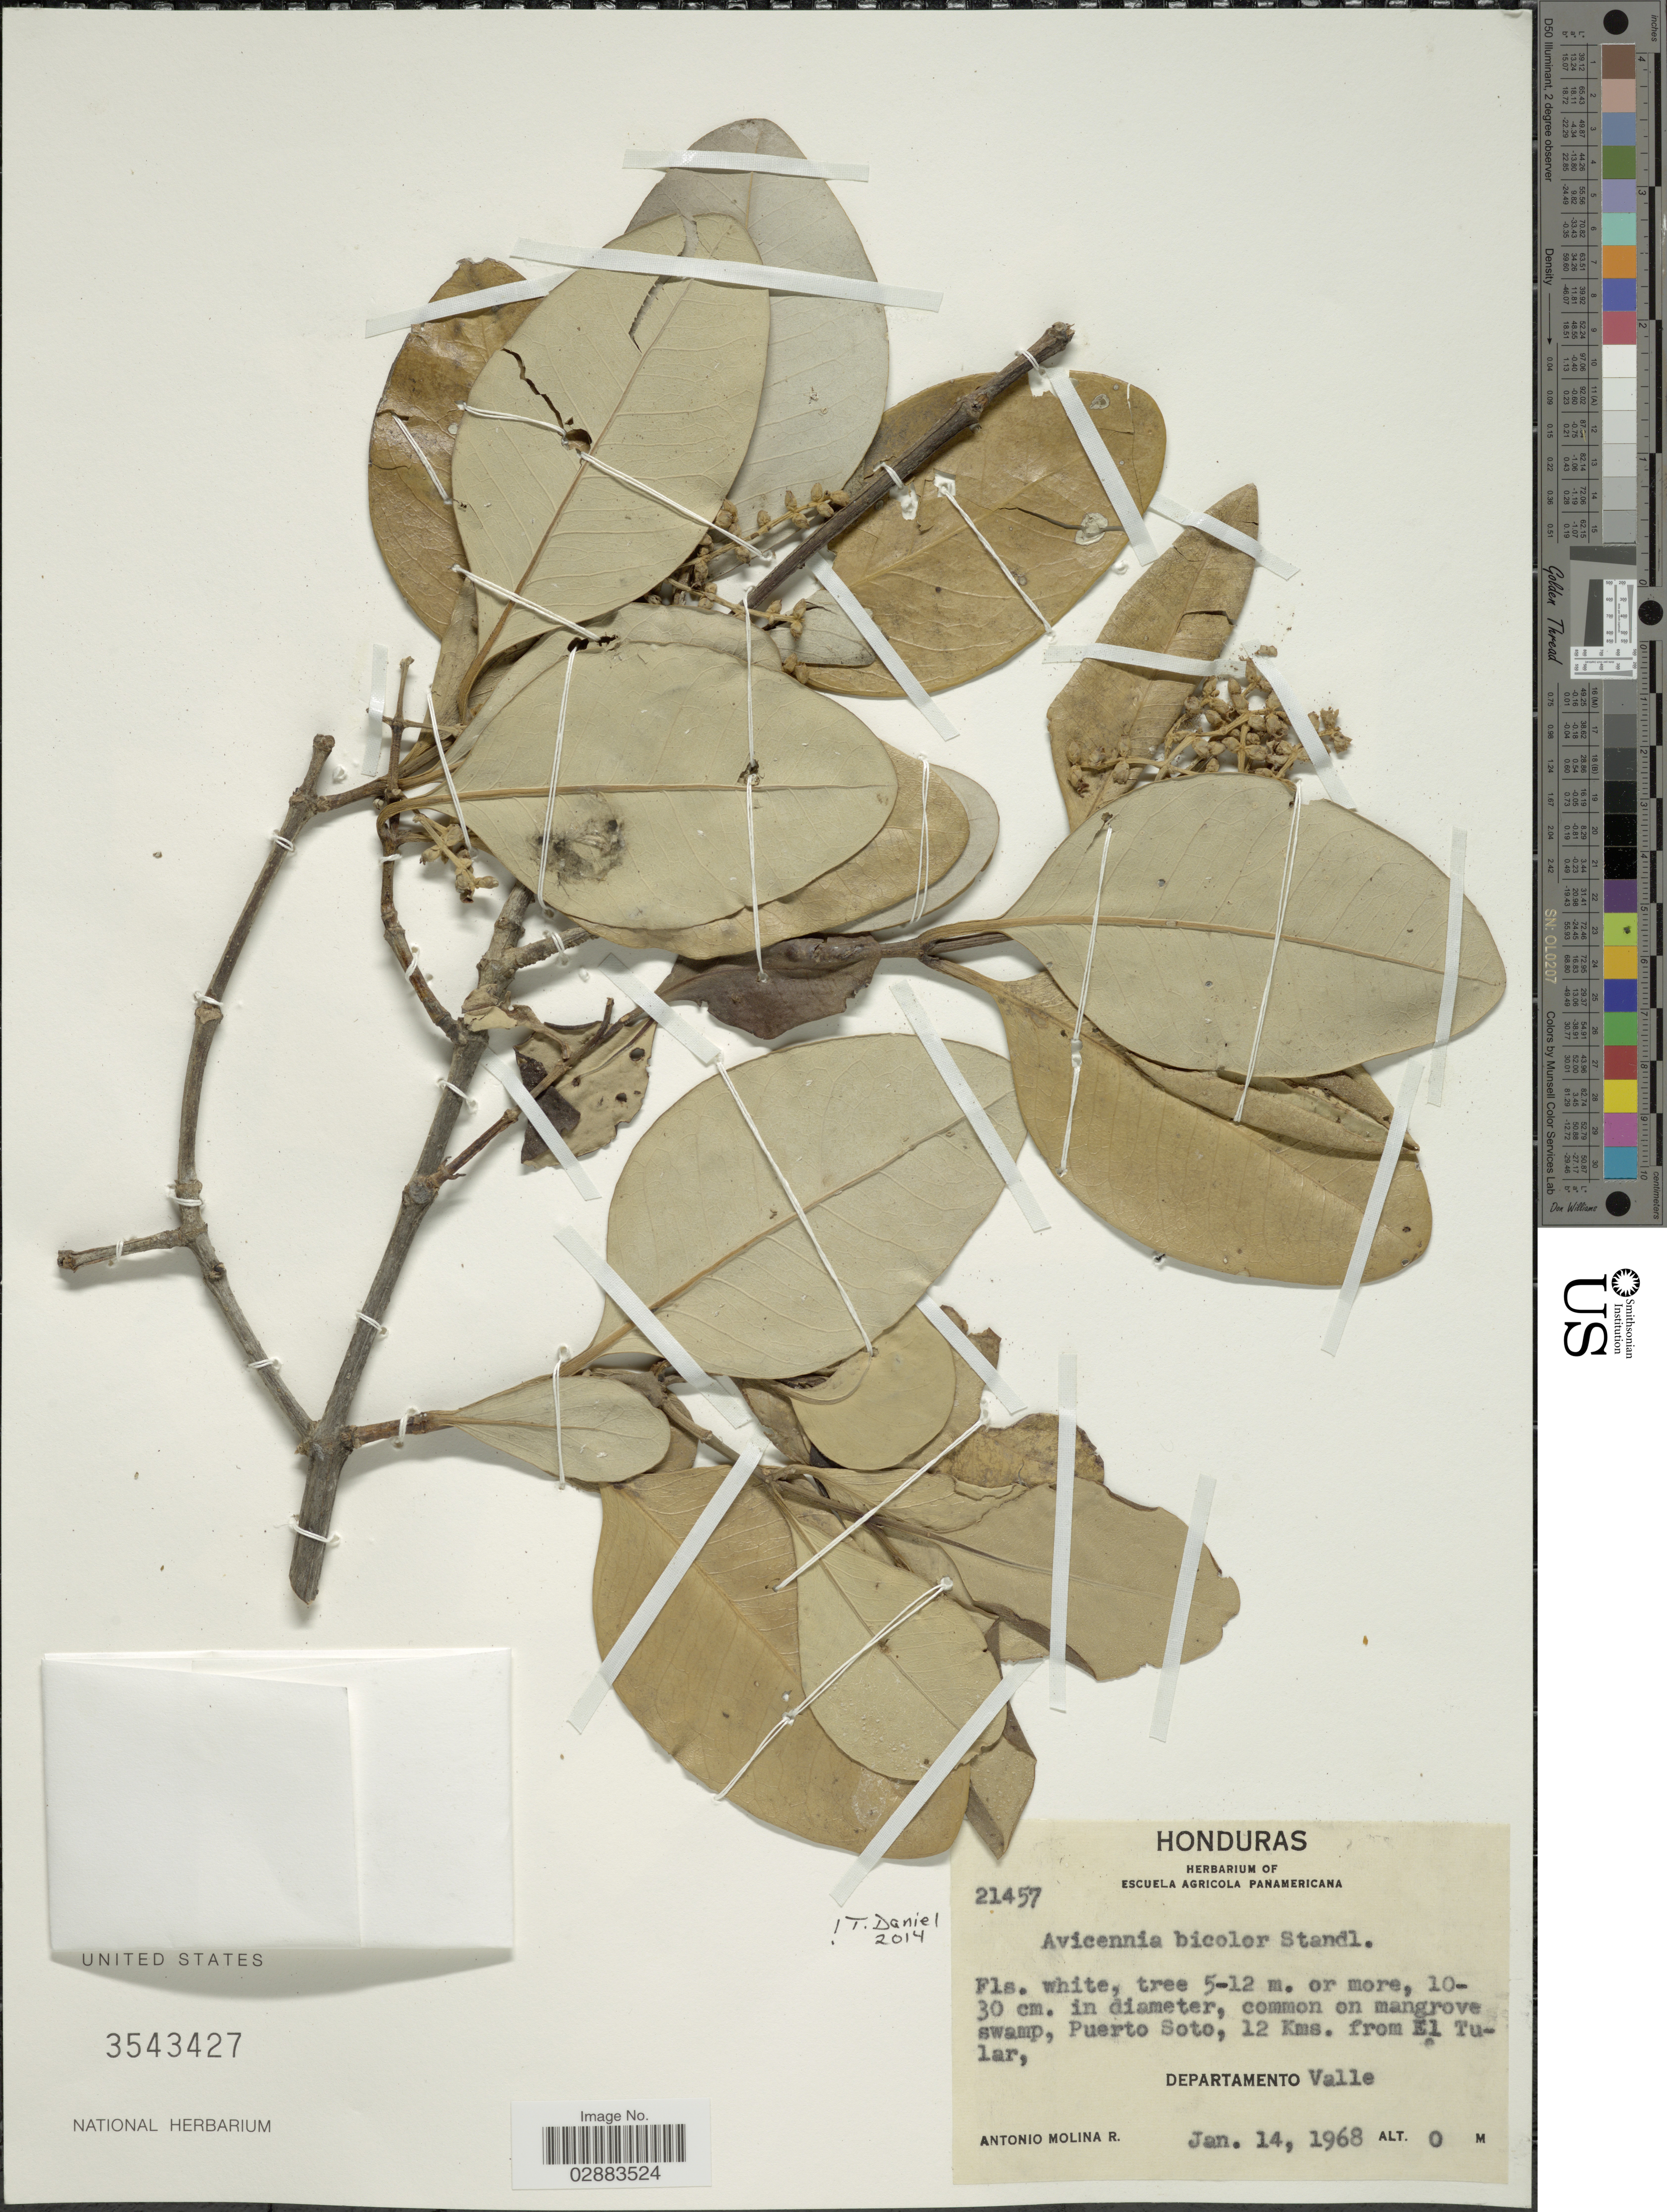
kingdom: Plantae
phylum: Tracheophyta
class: Magnoliopsida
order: Lamiales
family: Acanthaceae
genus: Avicennia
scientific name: Avicennia bicolor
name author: Standl.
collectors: A. Molina R.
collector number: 21457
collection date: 1968-01-14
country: Honduras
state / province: Valle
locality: Puerto Soto, 12 Kms. from E1 Tular, Departamento Valle.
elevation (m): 0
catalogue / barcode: US 3543427